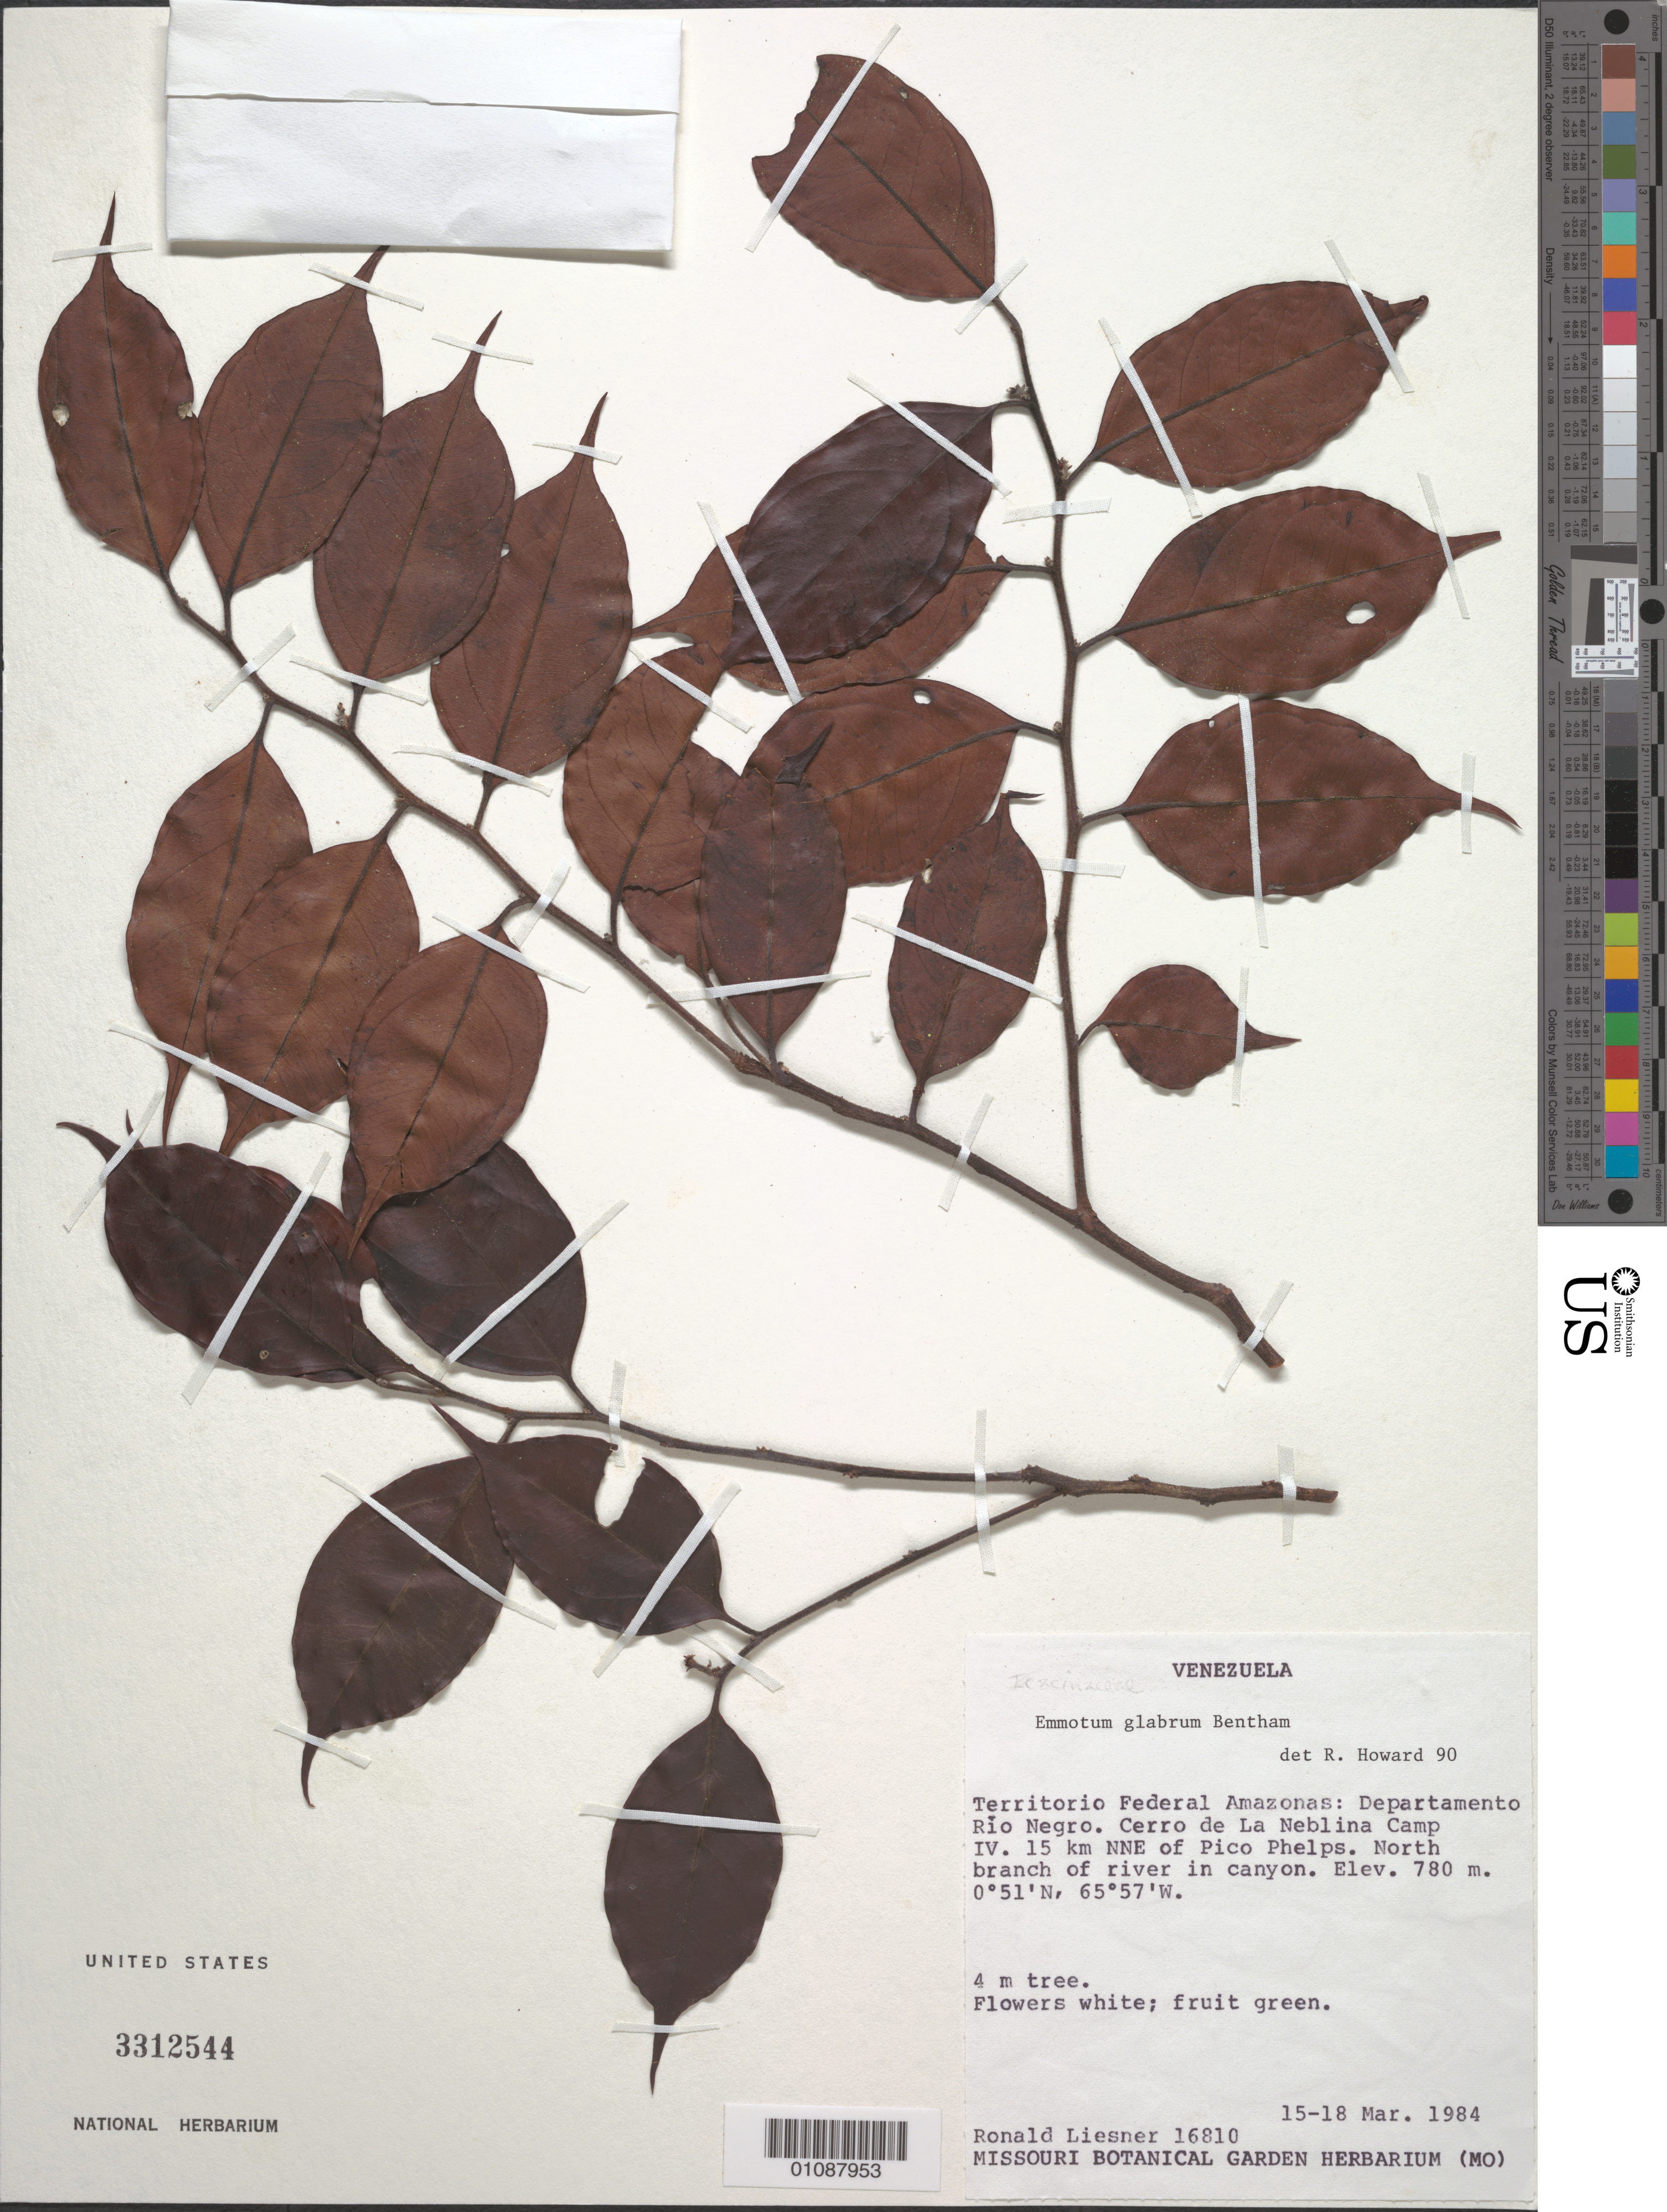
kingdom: Plantae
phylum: Tracheophyta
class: Magnoliopsida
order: Metteniusales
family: Metteniusaceae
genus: Emmotum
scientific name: Emmotum glabrum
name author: Benth. ex Miers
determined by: Howard, R. A.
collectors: R. L. Liesner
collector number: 16810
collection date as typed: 15-Mar-84 to 18-Mar-84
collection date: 1984-03-15/1984-03-18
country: Venezuela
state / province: Amazonas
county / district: Río Negro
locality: Cerro de La Neblina Camp IV, 15 km NNE of Pico Phelps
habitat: Along river in canyon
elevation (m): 780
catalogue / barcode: US 3312544